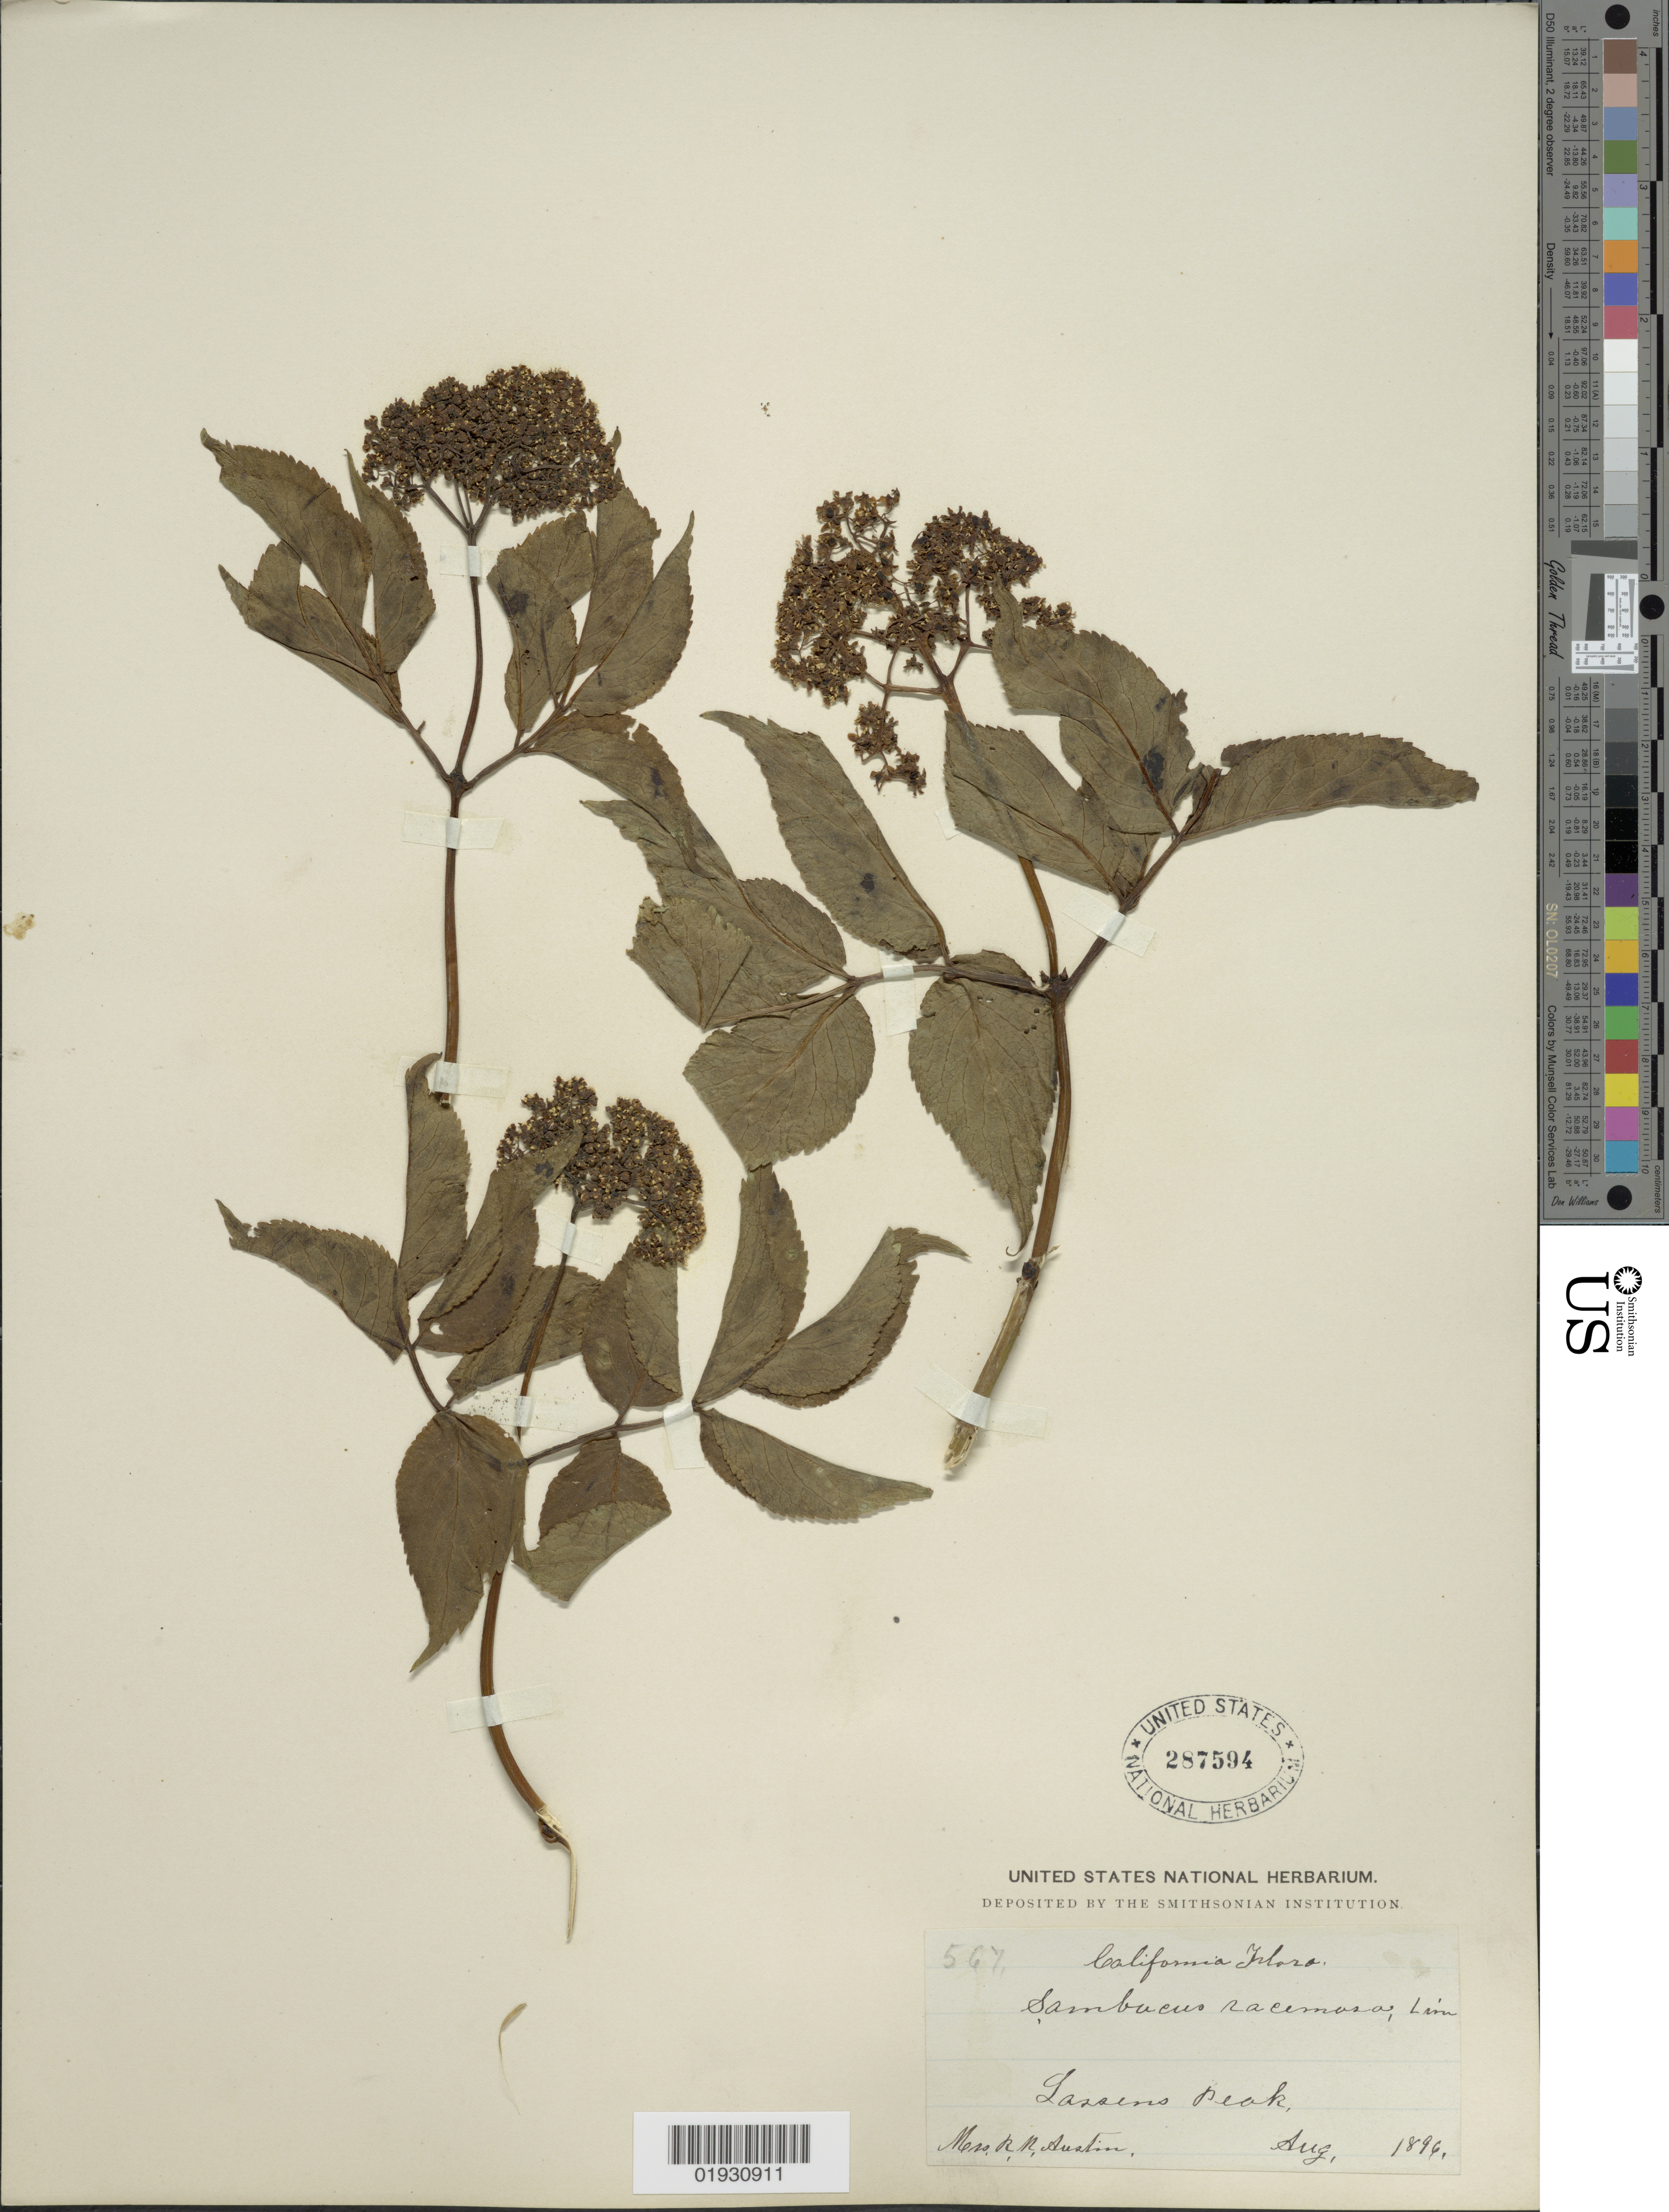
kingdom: Plantae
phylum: Tracheophyta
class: Magnoliopsida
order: Dipsacales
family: Viburnaceae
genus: Sambucus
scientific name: Sambucus leiosperma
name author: Leiberg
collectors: R. Austin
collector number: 567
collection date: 1894-08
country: United States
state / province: California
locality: Larsens Peak.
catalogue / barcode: US 287594